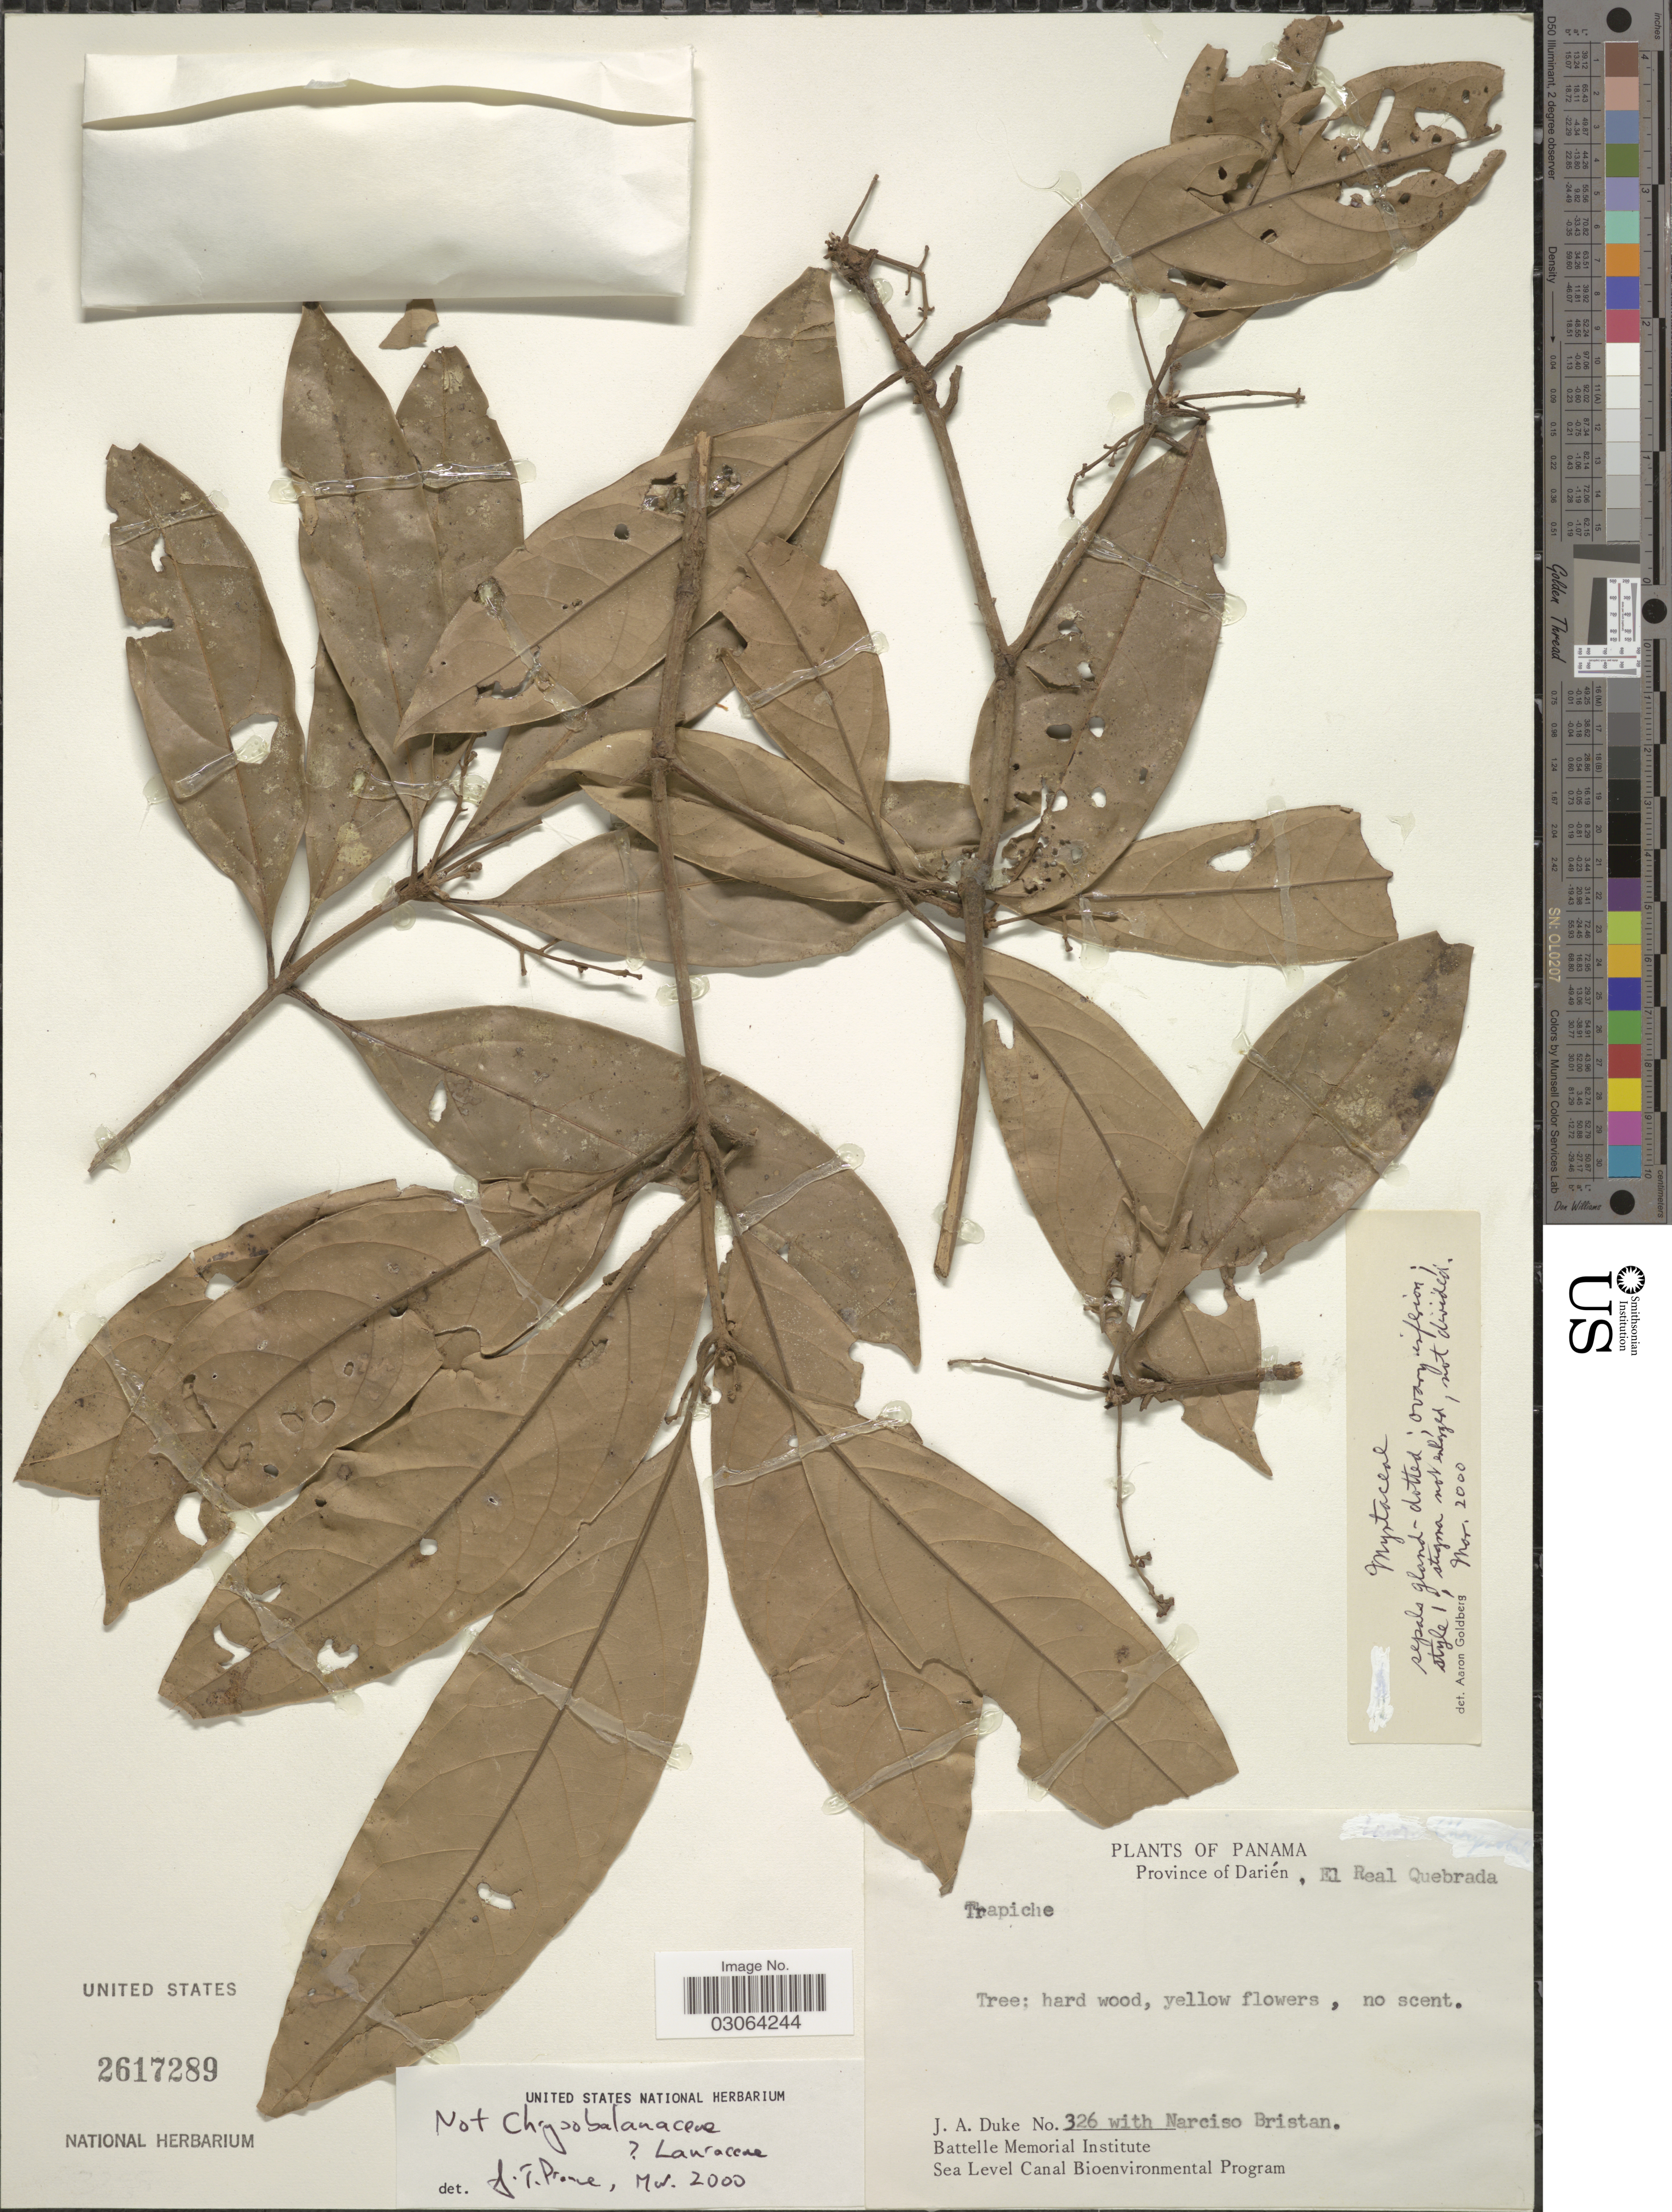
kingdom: Plantae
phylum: Tracheophyta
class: Magnoliopsida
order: Myrtales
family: Myrtaceae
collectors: J. A. Duke & N. Bristan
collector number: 326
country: Panama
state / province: Darién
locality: El Real Quebrada.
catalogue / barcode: US 2617289